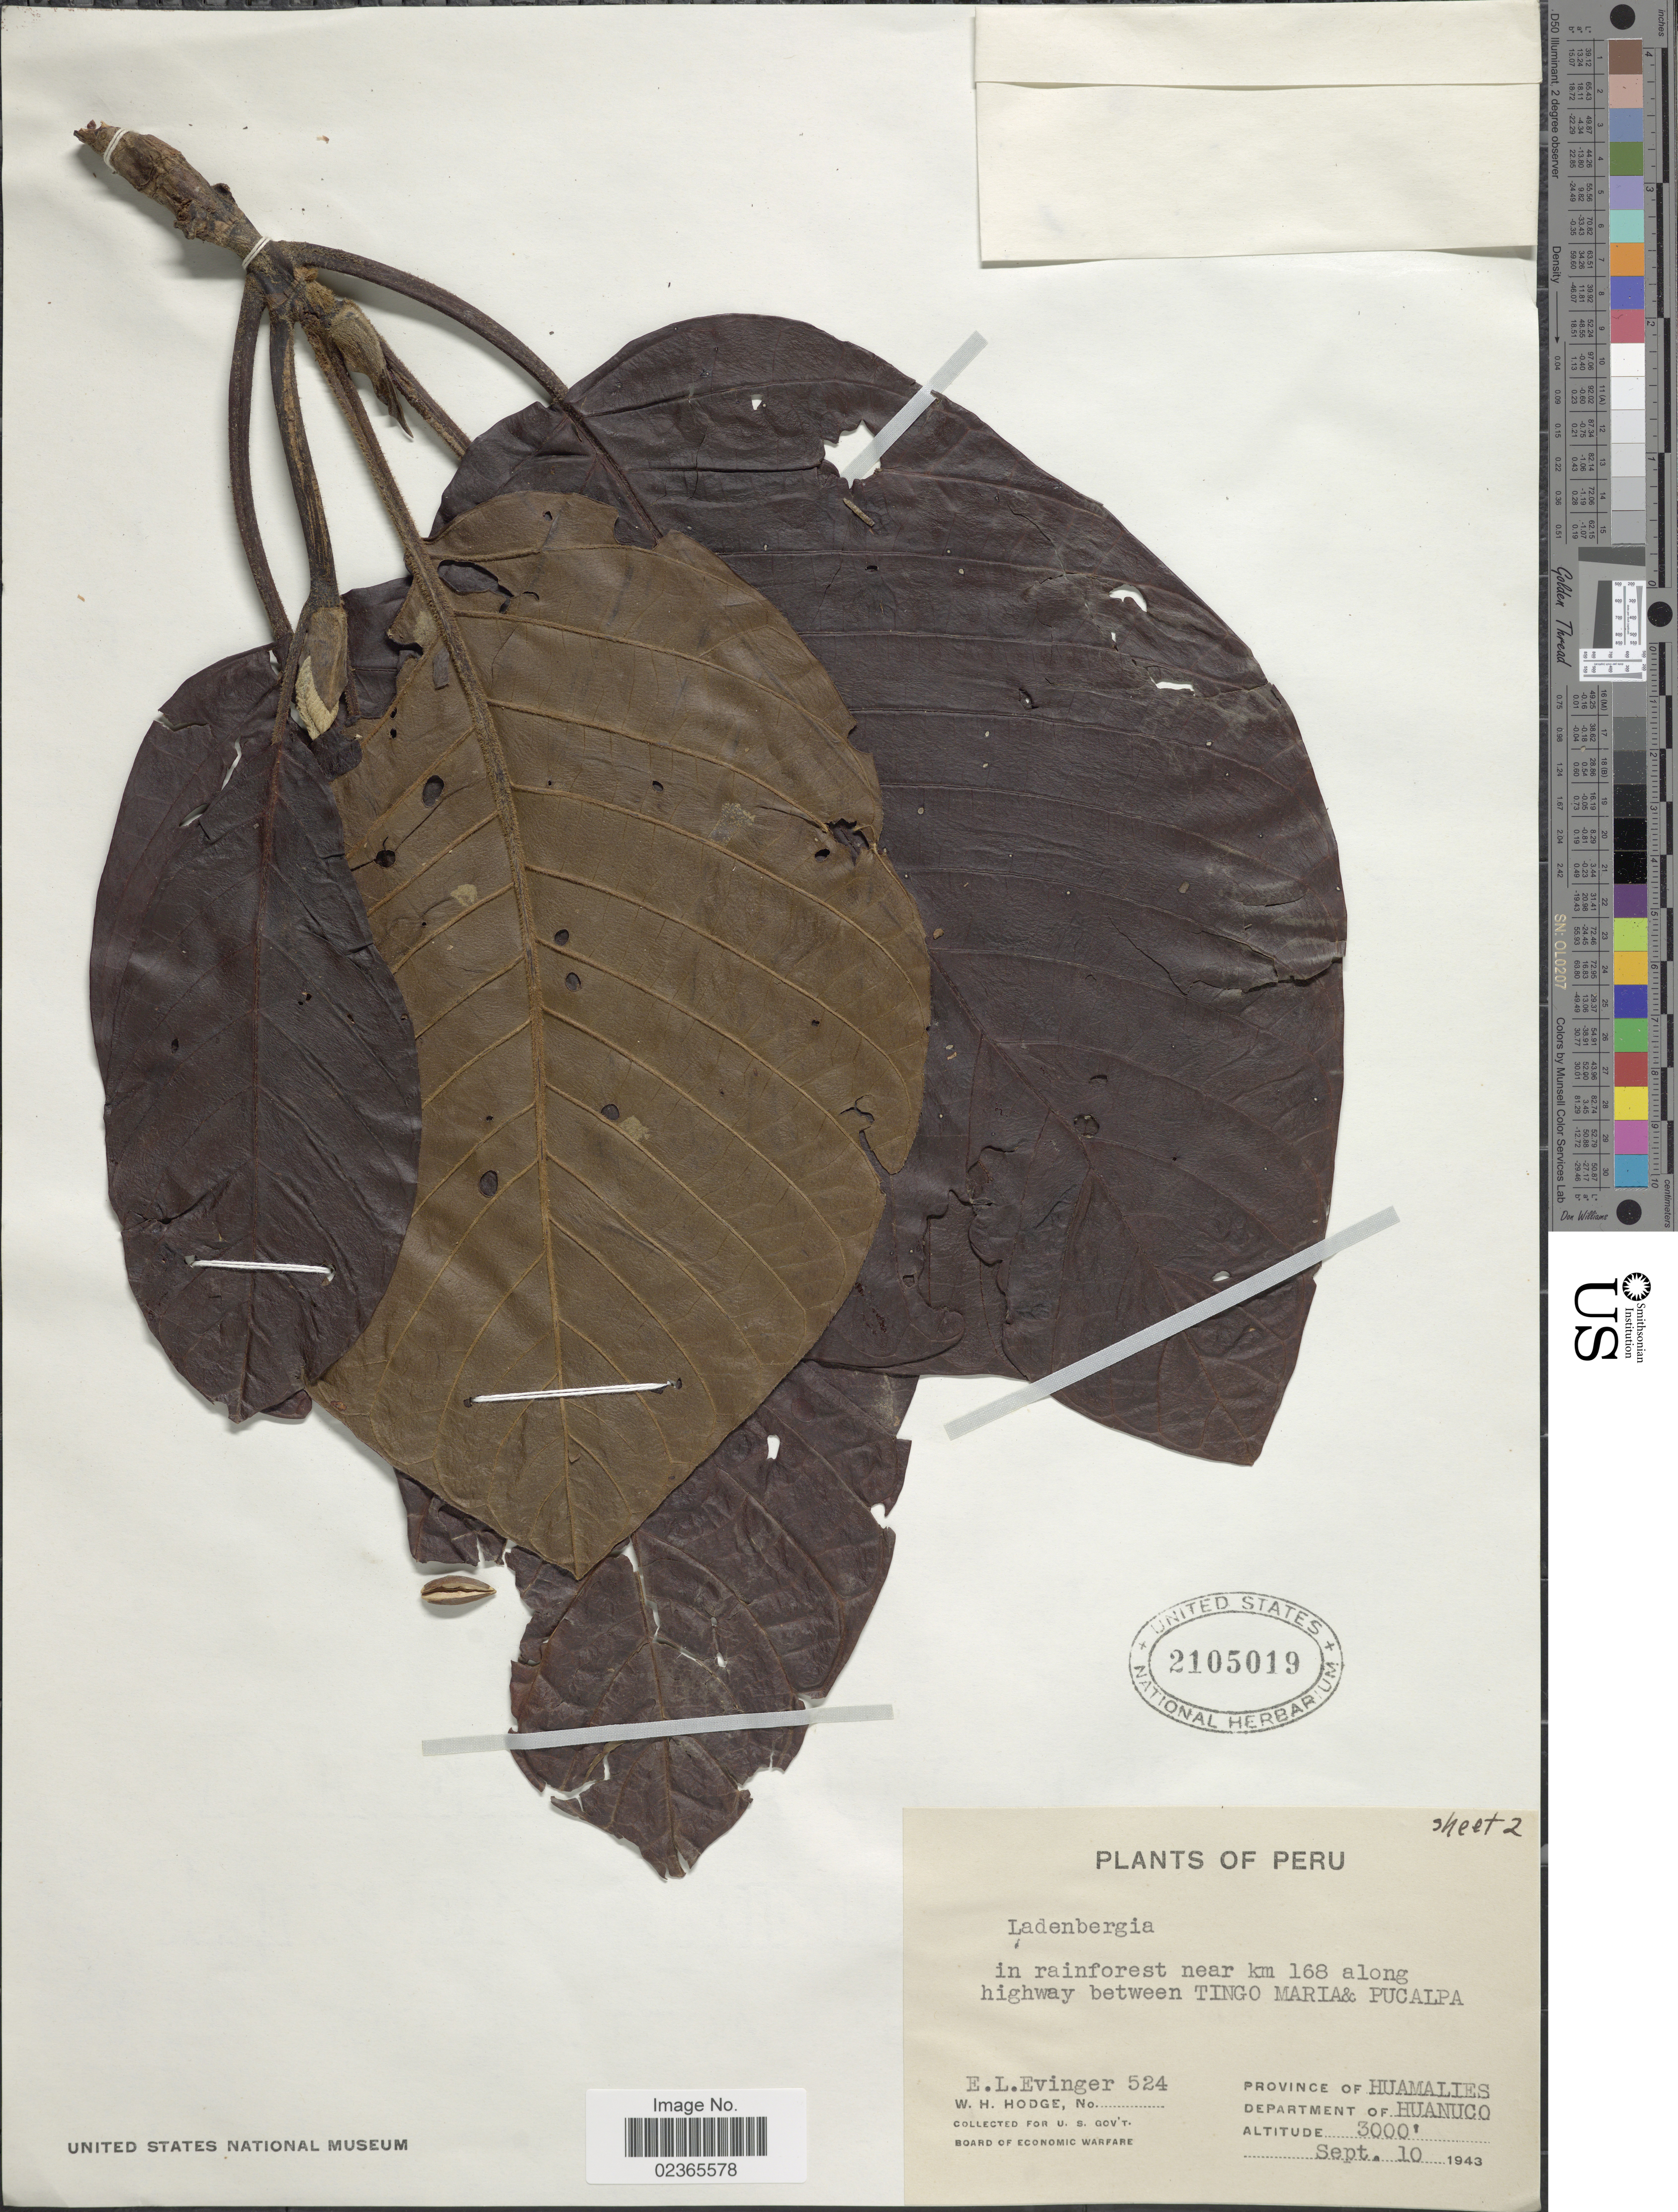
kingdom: Plantae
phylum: Tracheophyta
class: Magnoliopsida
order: Gentianales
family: Rubiaceae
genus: Ladenbergia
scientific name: Ladenbergia sp.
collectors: E. Evinger & W. Hodge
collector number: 524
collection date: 1943-09-10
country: Peru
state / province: Huánuco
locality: In rainforest near km 168 along highway between Tingo Maria & Pucalpa, Province of Huamalies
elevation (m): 914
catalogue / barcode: US 2105019